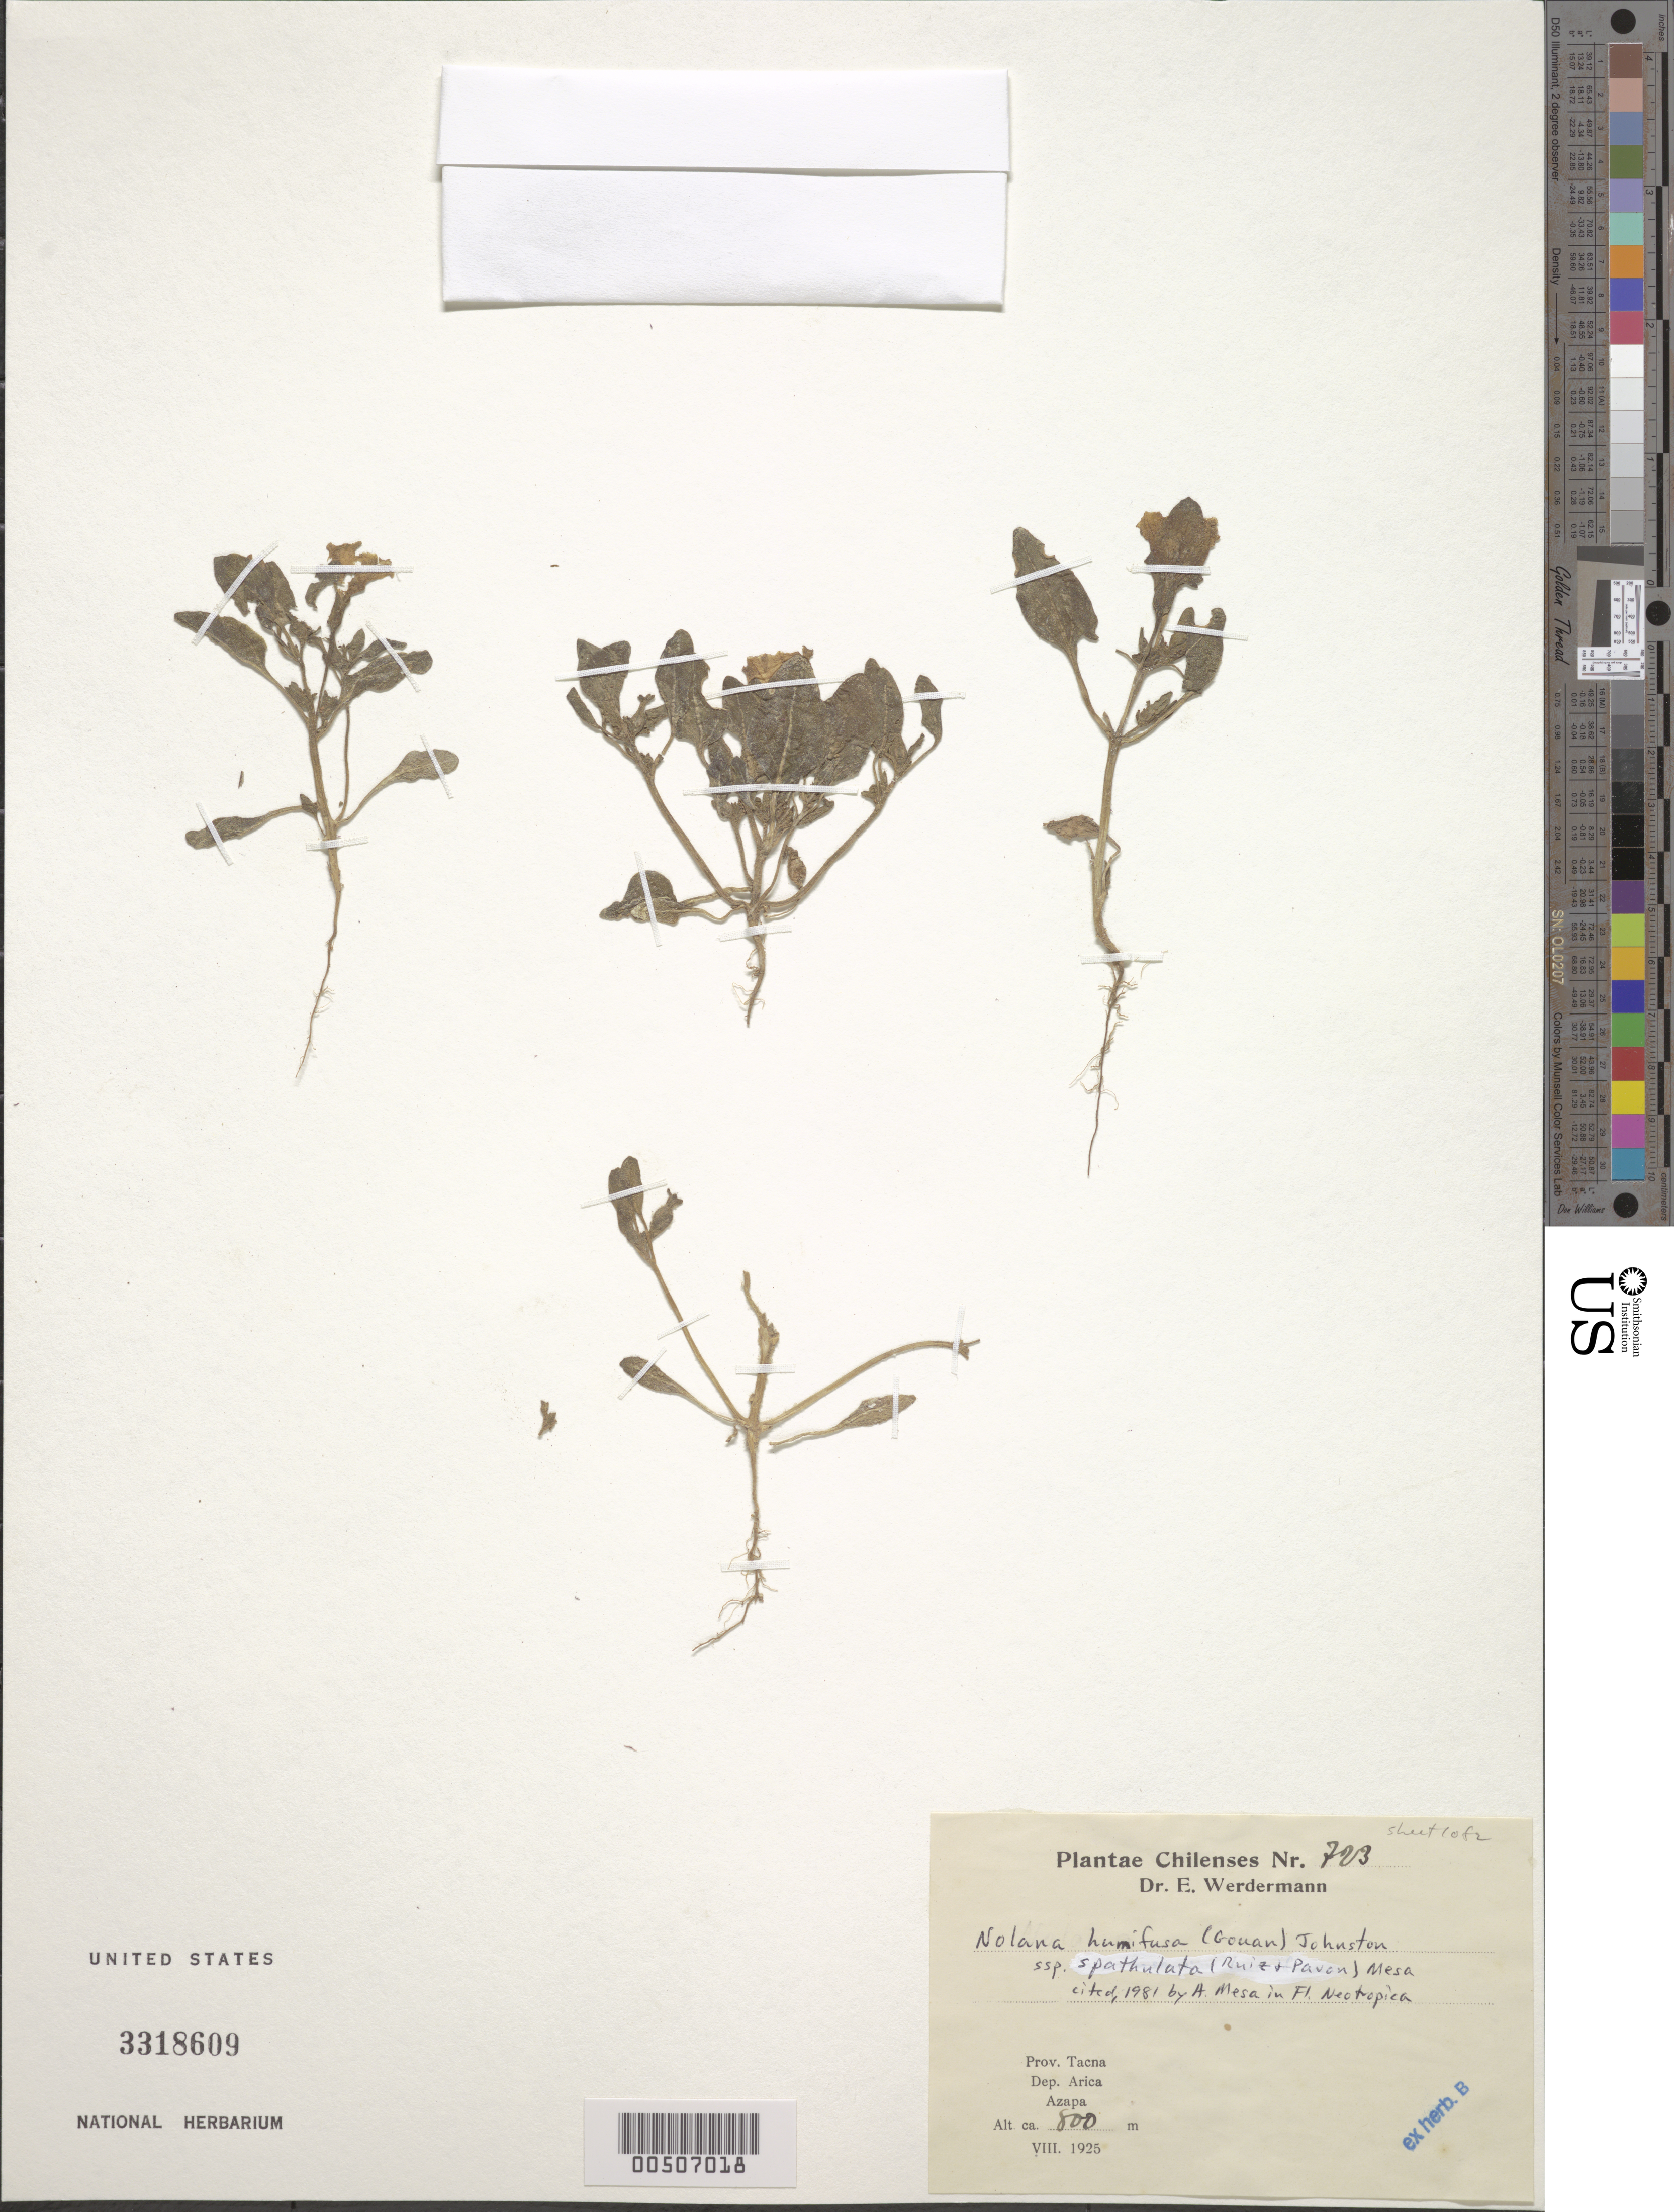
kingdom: Plantae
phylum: Tracheophyta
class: Magnoliopsida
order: Solanales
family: Solanaceae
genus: Nolana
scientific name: Nolana humifusa subsp. spathulata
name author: (Ruiz & Pav.) Mesa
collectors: E. Werdermann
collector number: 723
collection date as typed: Aug 1925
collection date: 1925-08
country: Chile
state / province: Tarapacá (I)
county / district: Arica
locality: Azapa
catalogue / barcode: US 3318609